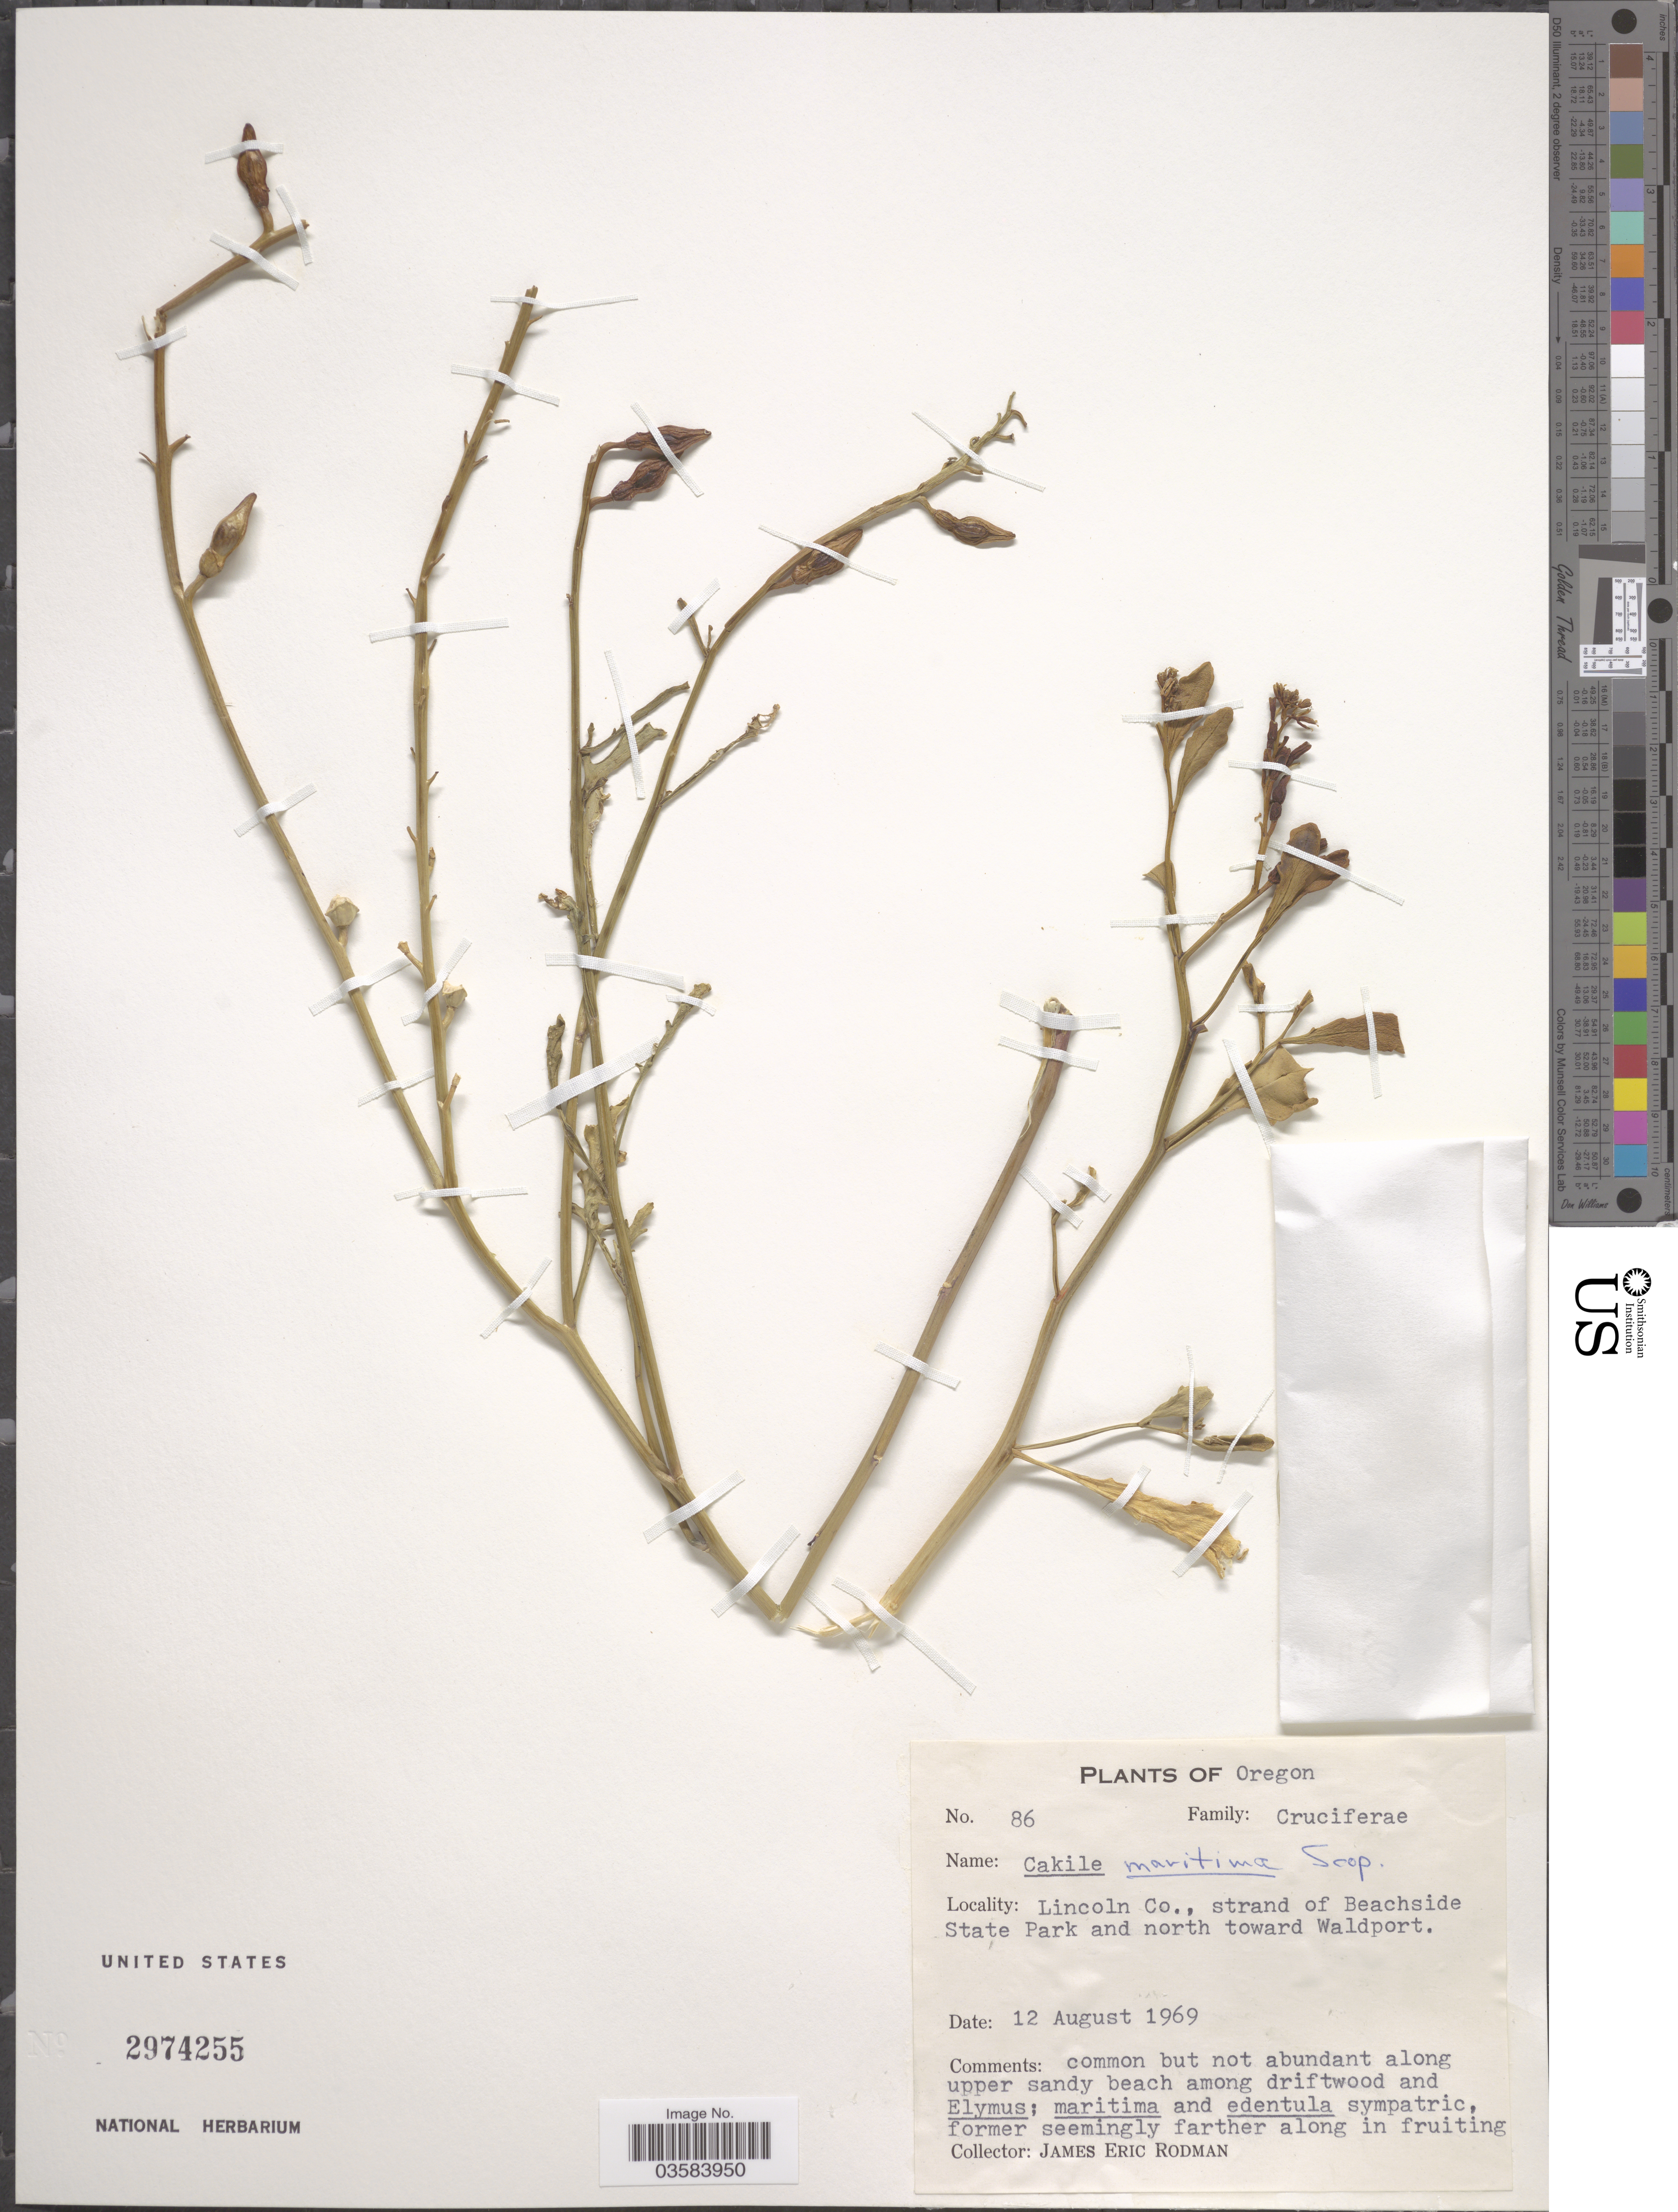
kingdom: Plantae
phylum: Tracheophyta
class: Magnoliopsida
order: Brassicales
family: Brassicaceae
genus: Cakile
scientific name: Cakile maritima subsp. maritima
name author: Scop.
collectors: J. Rodman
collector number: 86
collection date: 1969-08-12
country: United States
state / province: Oregon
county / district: Lincoln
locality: Lincoln Co., strand of Beachside State Park and north toward Waldport.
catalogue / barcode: US 2974255